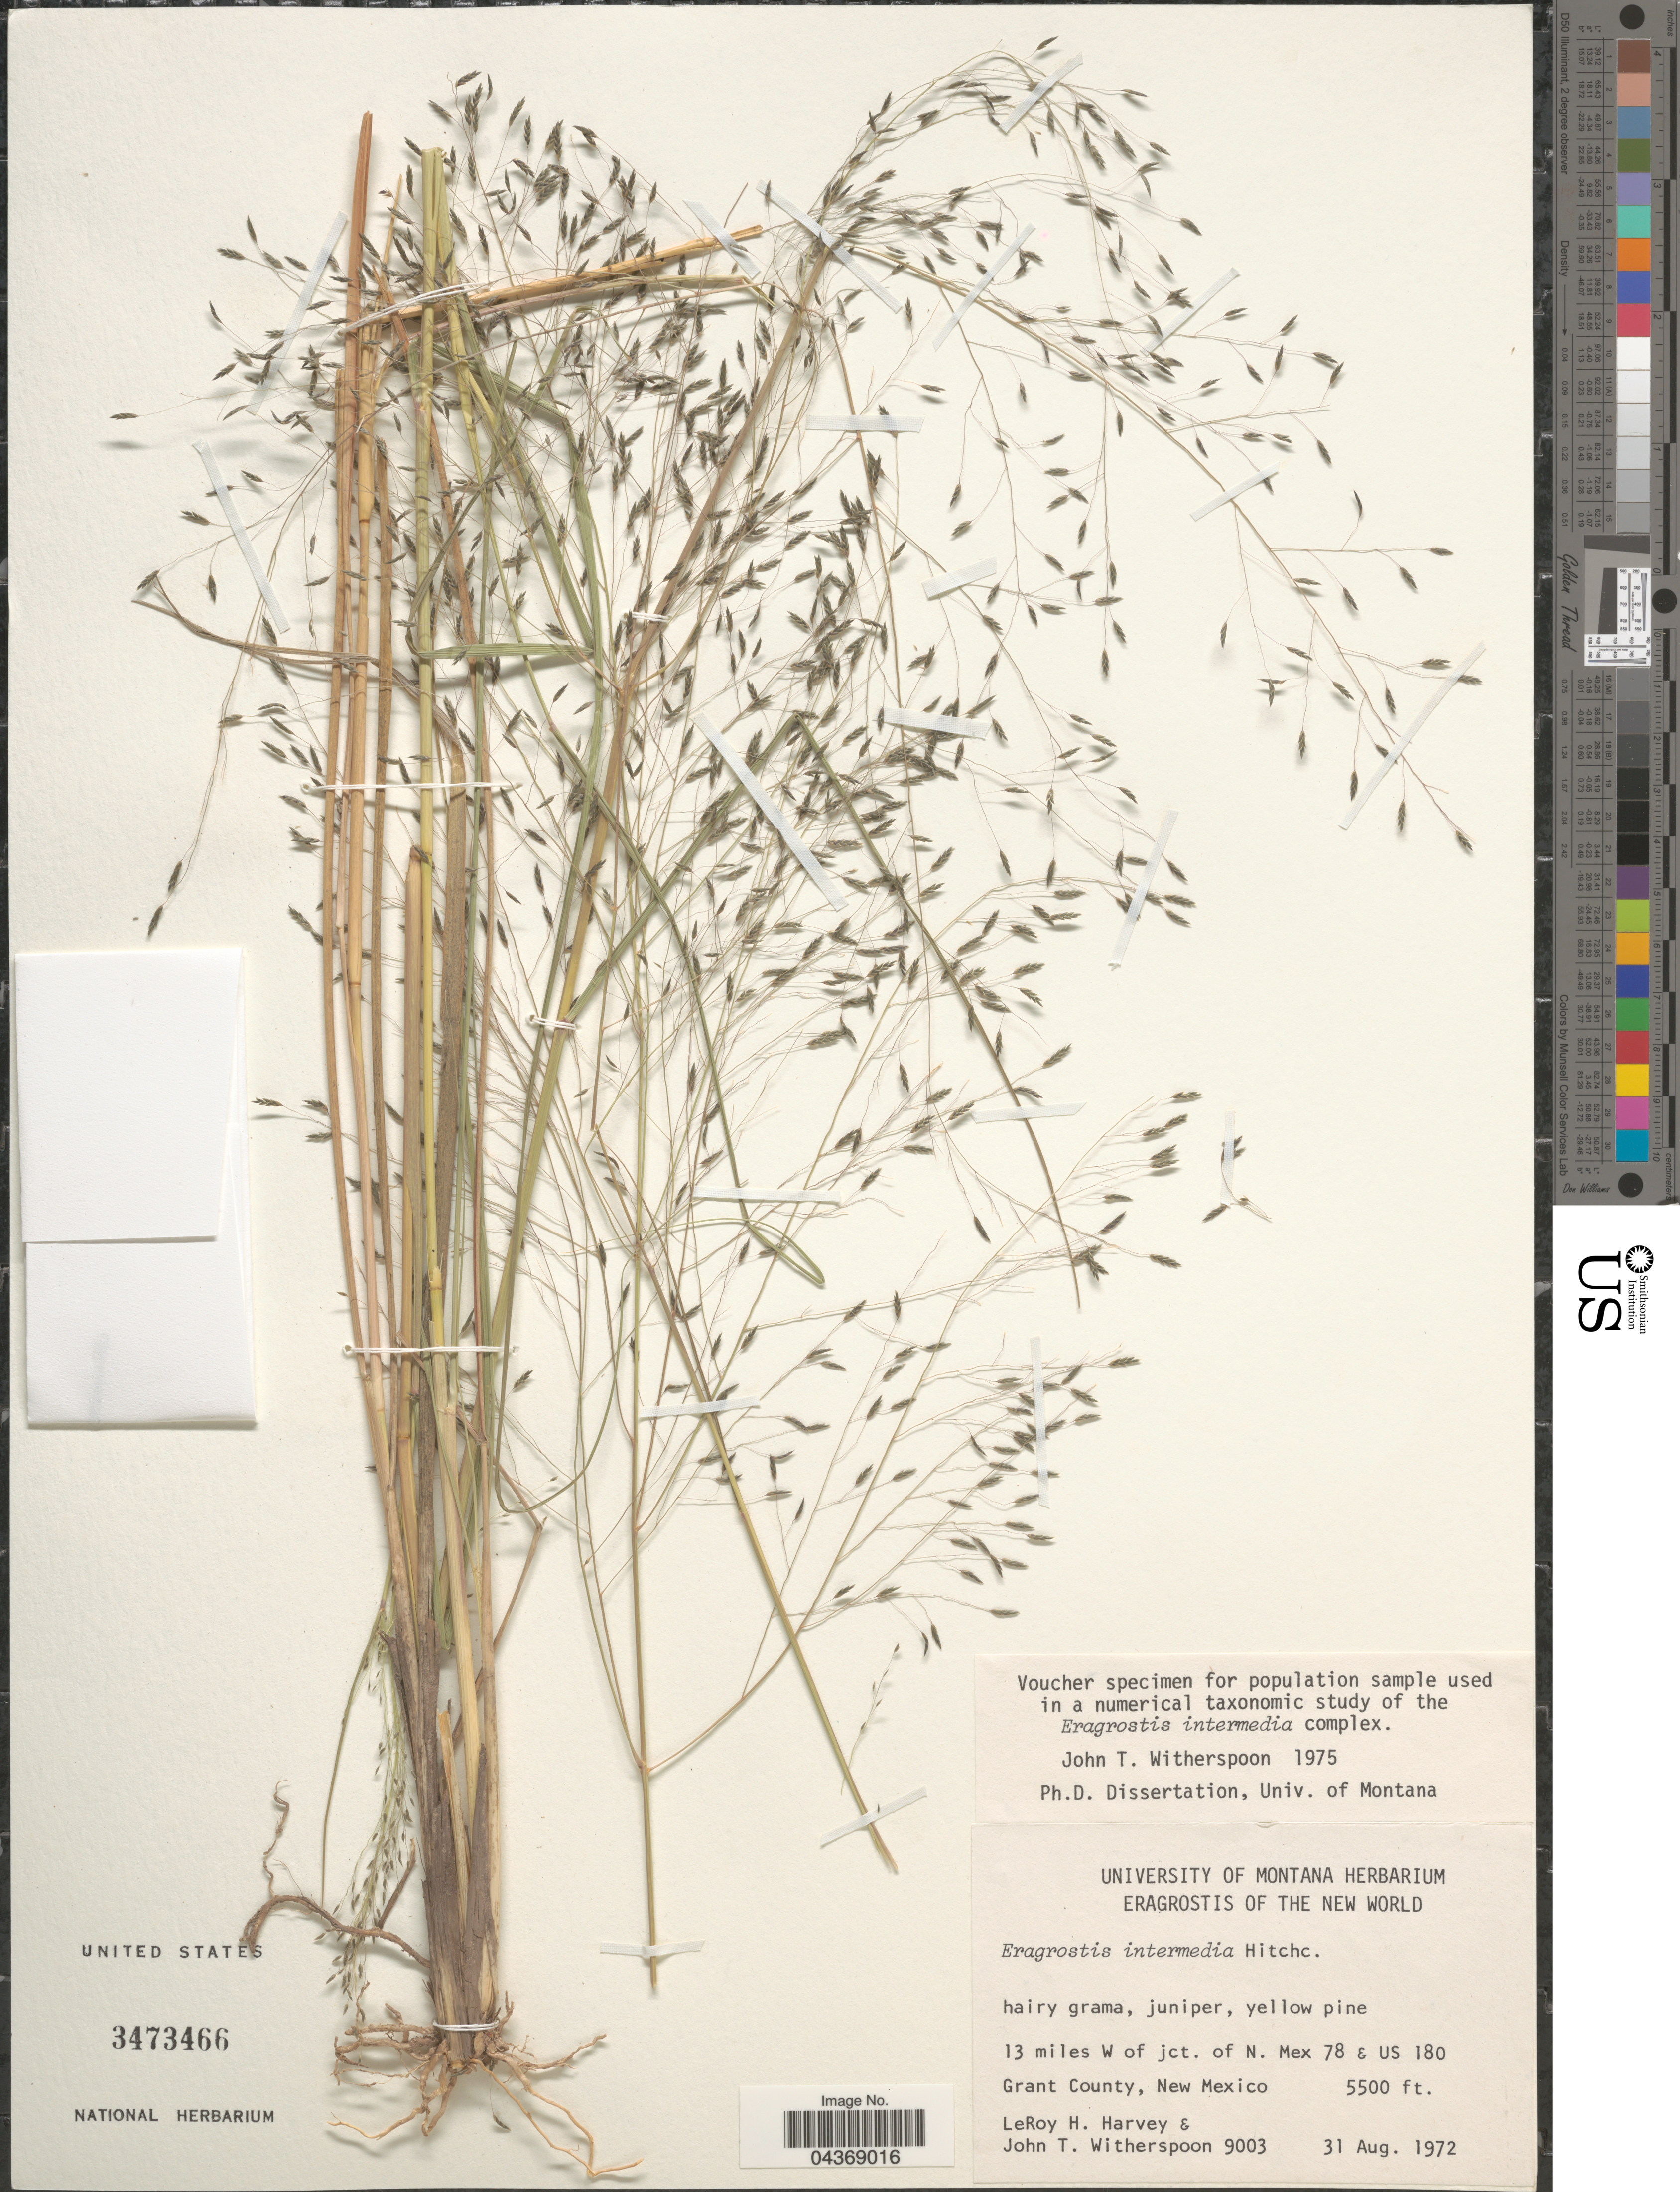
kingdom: Plantae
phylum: Tracheophyta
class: Liliopsida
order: Poales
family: Poaceae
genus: Eragrostis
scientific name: Eragrostis intermedia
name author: Hitchc.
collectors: L. H. Harvey & J. Witherspoon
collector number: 9003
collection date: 1972-08-31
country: United States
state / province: New Mexico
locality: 13 miles W of jct. of N. Mex 78 & US 180. Grant County.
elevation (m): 1676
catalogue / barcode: US 3473466